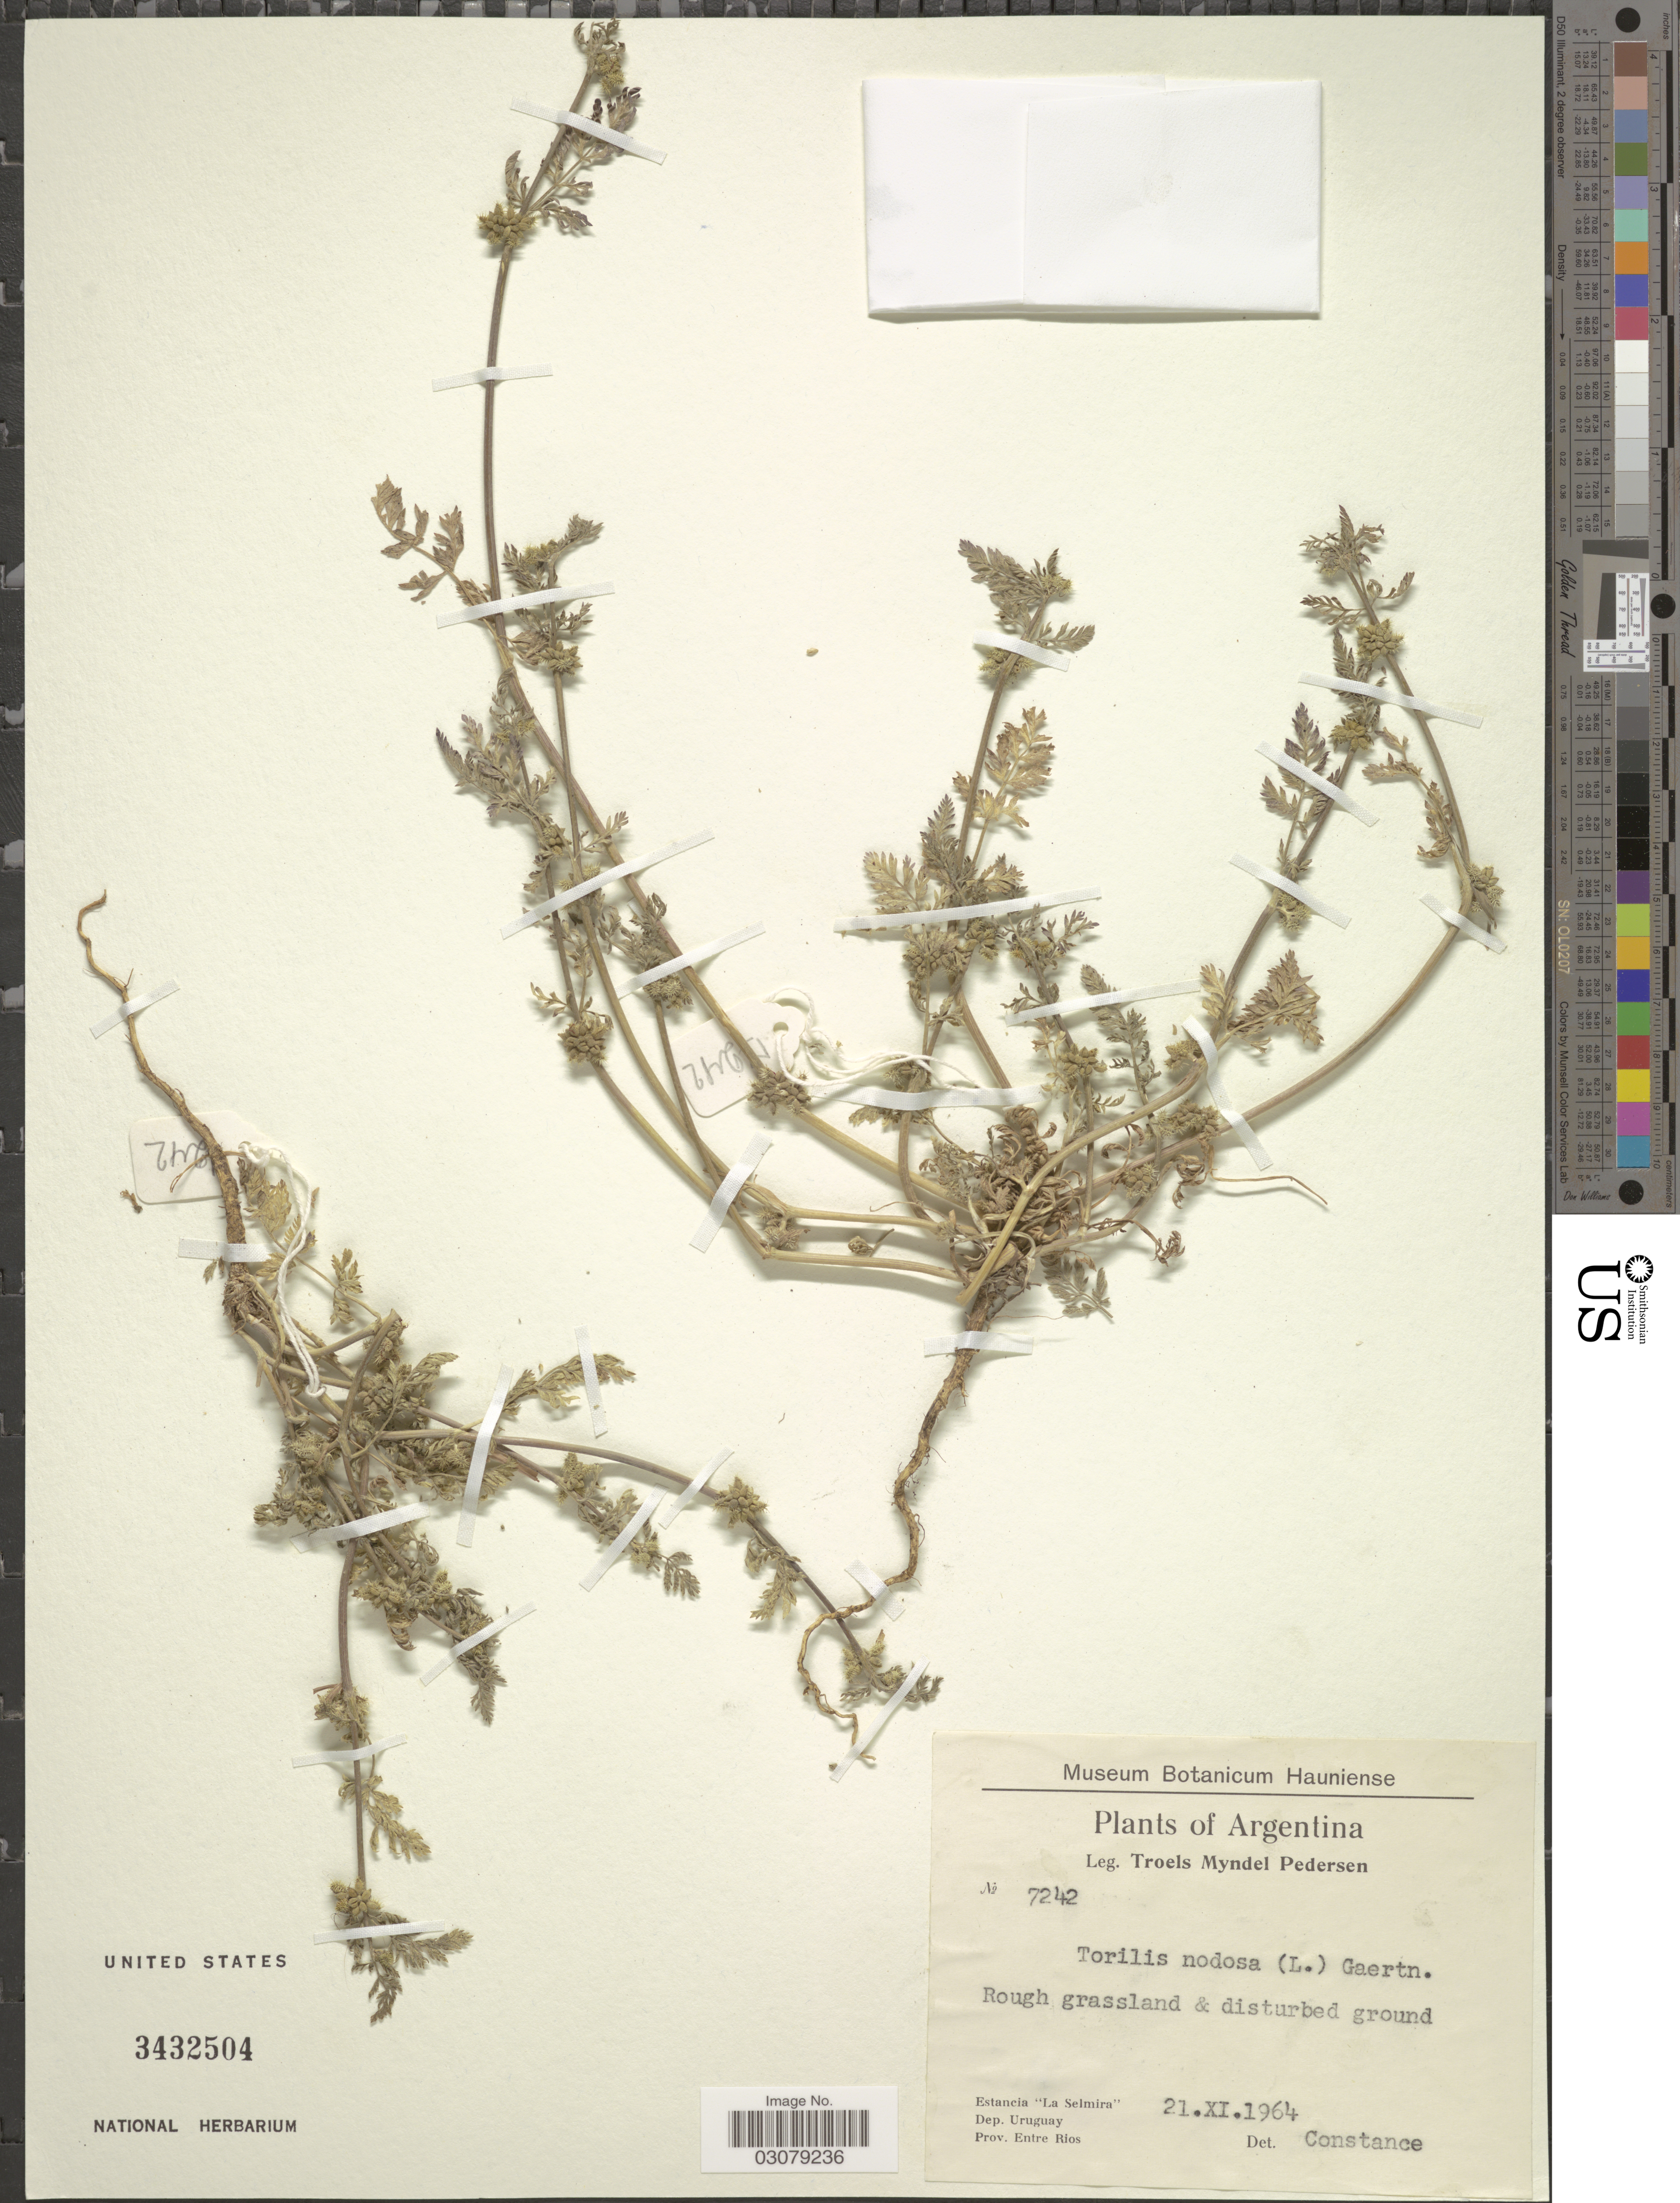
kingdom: Plantae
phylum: Tracheophyta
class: Magnoliopsida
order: Apiales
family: Apiaceae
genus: Torilis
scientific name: Torilis nodosa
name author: (L.) Gaertn.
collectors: T. Pederson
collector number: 7242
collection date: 1964-11-21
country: Argentina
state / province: Entre Rios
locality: Estancia "La Selmira", Dep. Uruguay, Prov. Entre Rios.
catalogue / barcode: US 3432504